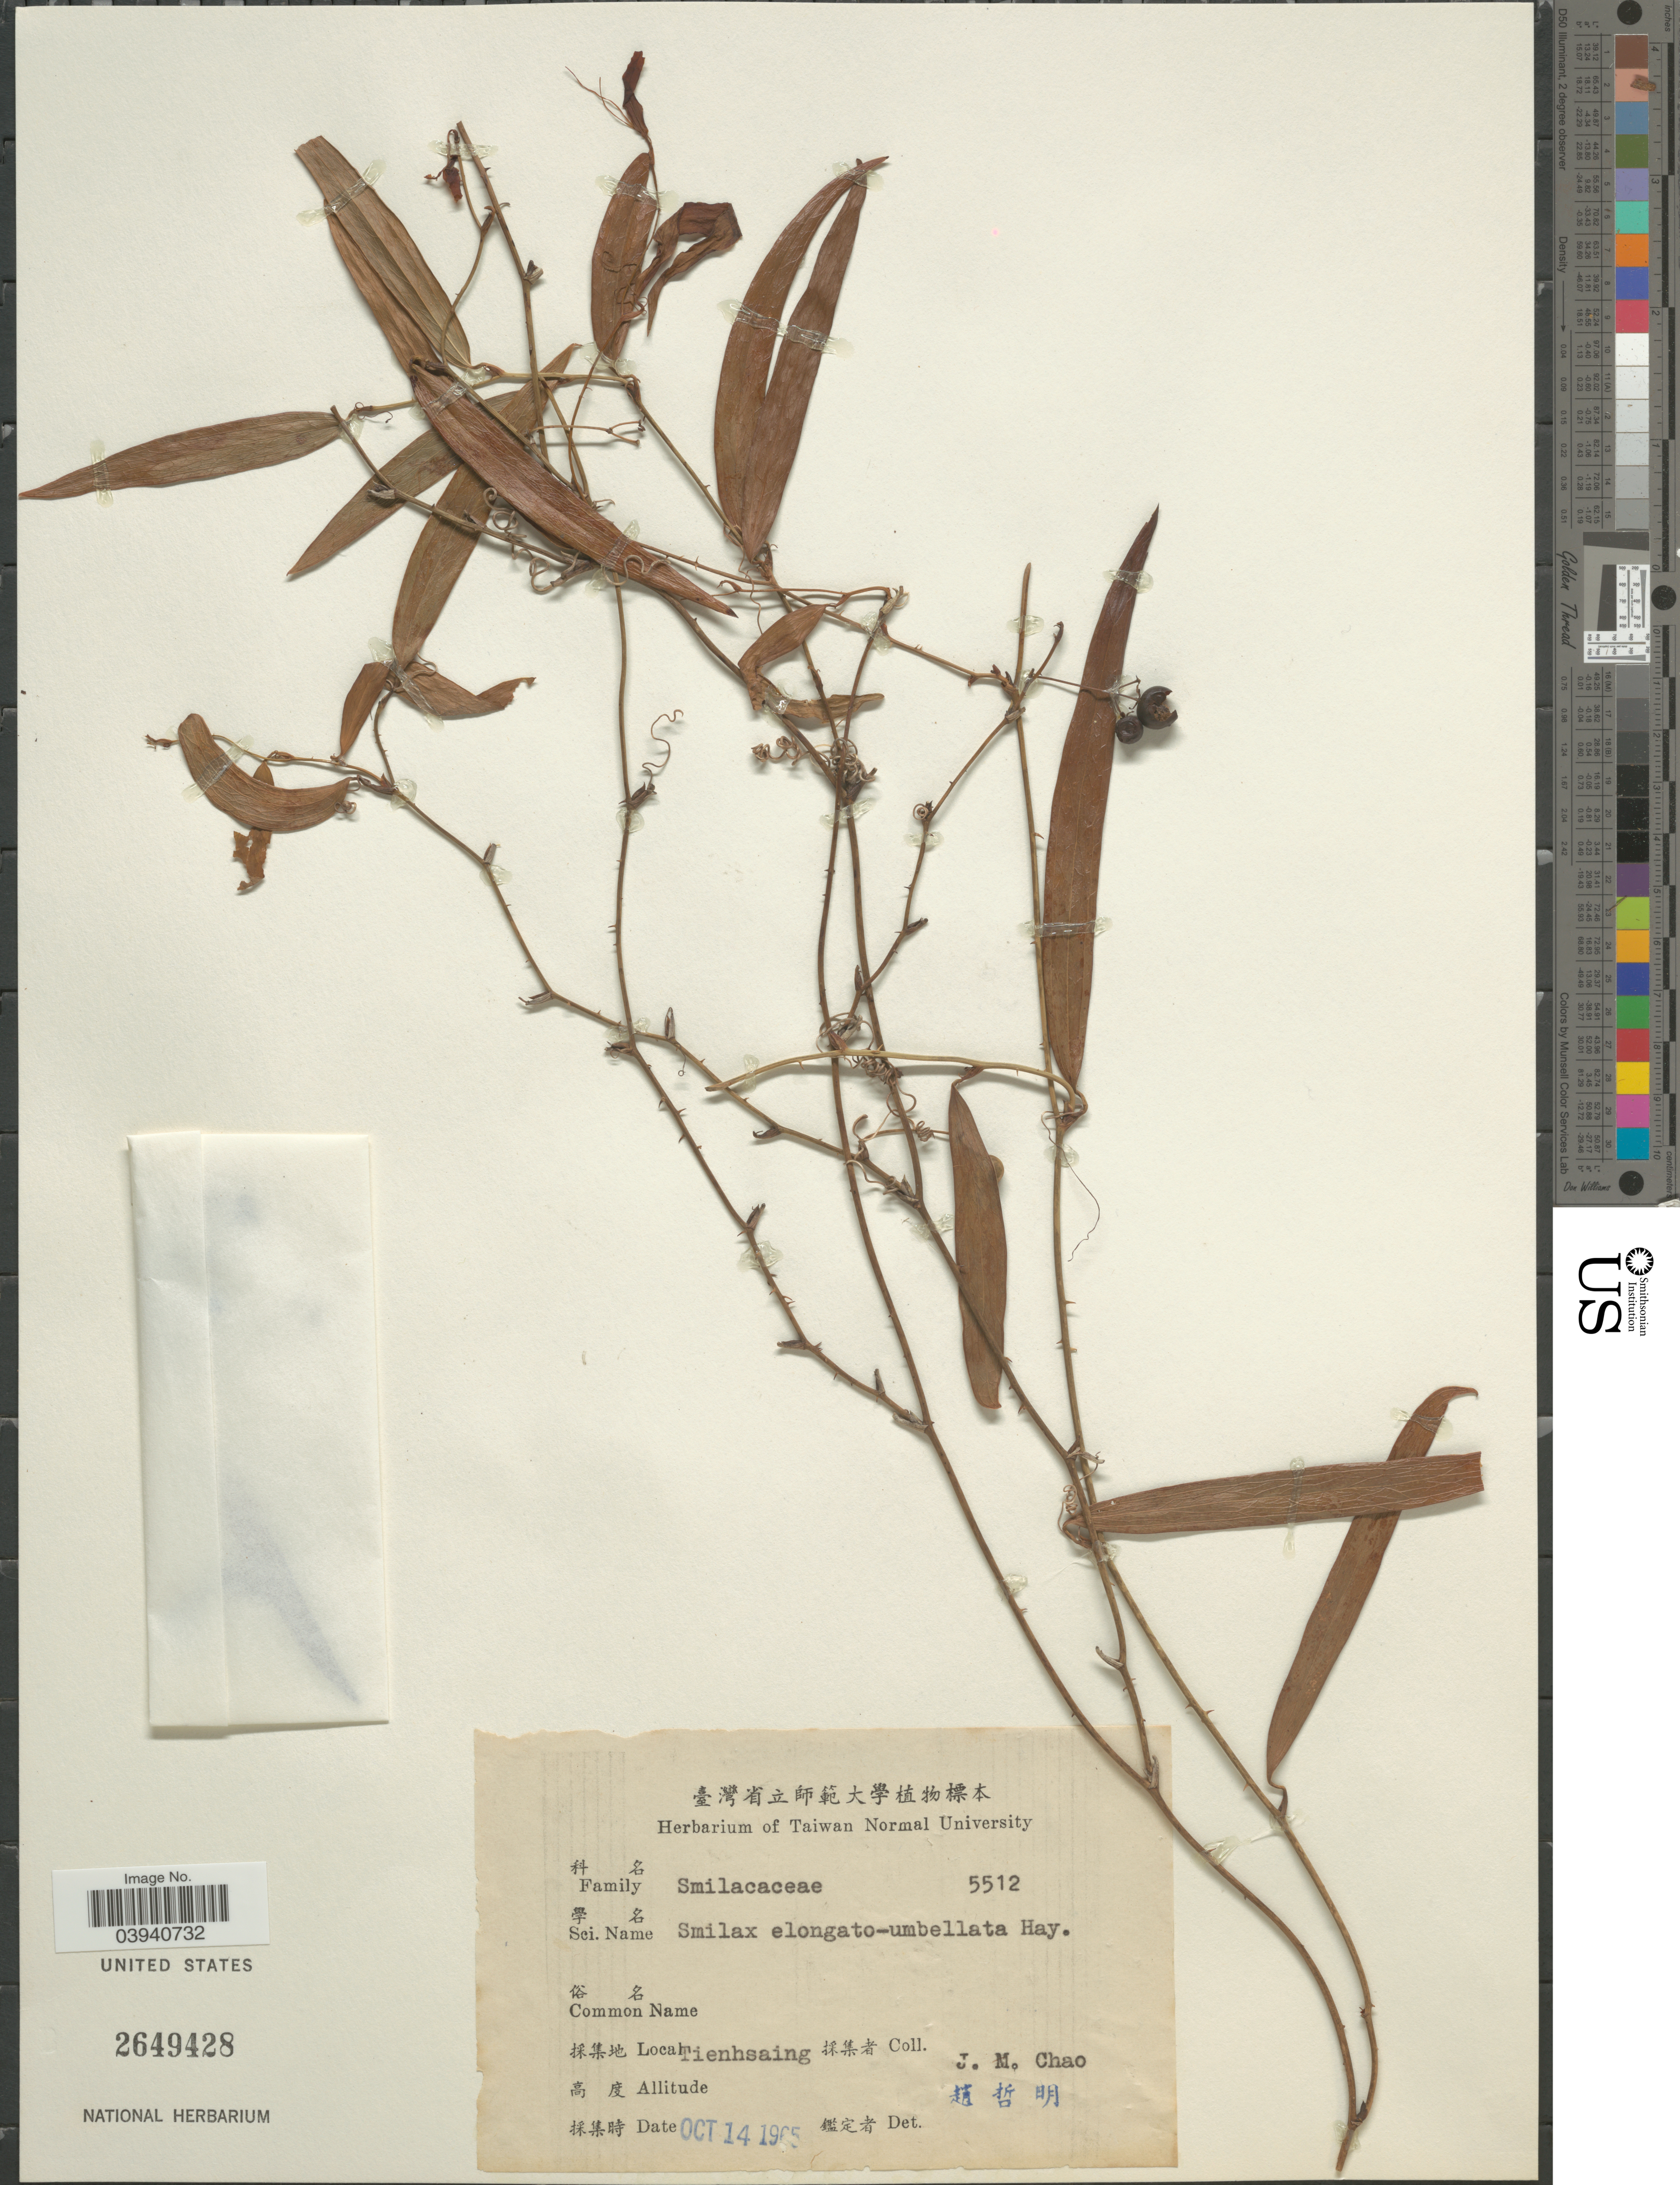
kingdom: Plantae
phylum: Tracheophyta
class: Liliopsida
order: Liliales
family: Smilacaceae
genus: Smilax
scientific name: Smilax elongato-umbellata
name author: Hayata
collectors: J. Chao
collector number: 5512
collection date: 1965-10-14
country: Taiwan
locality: Tienhsaing.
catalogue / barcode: US 2649428